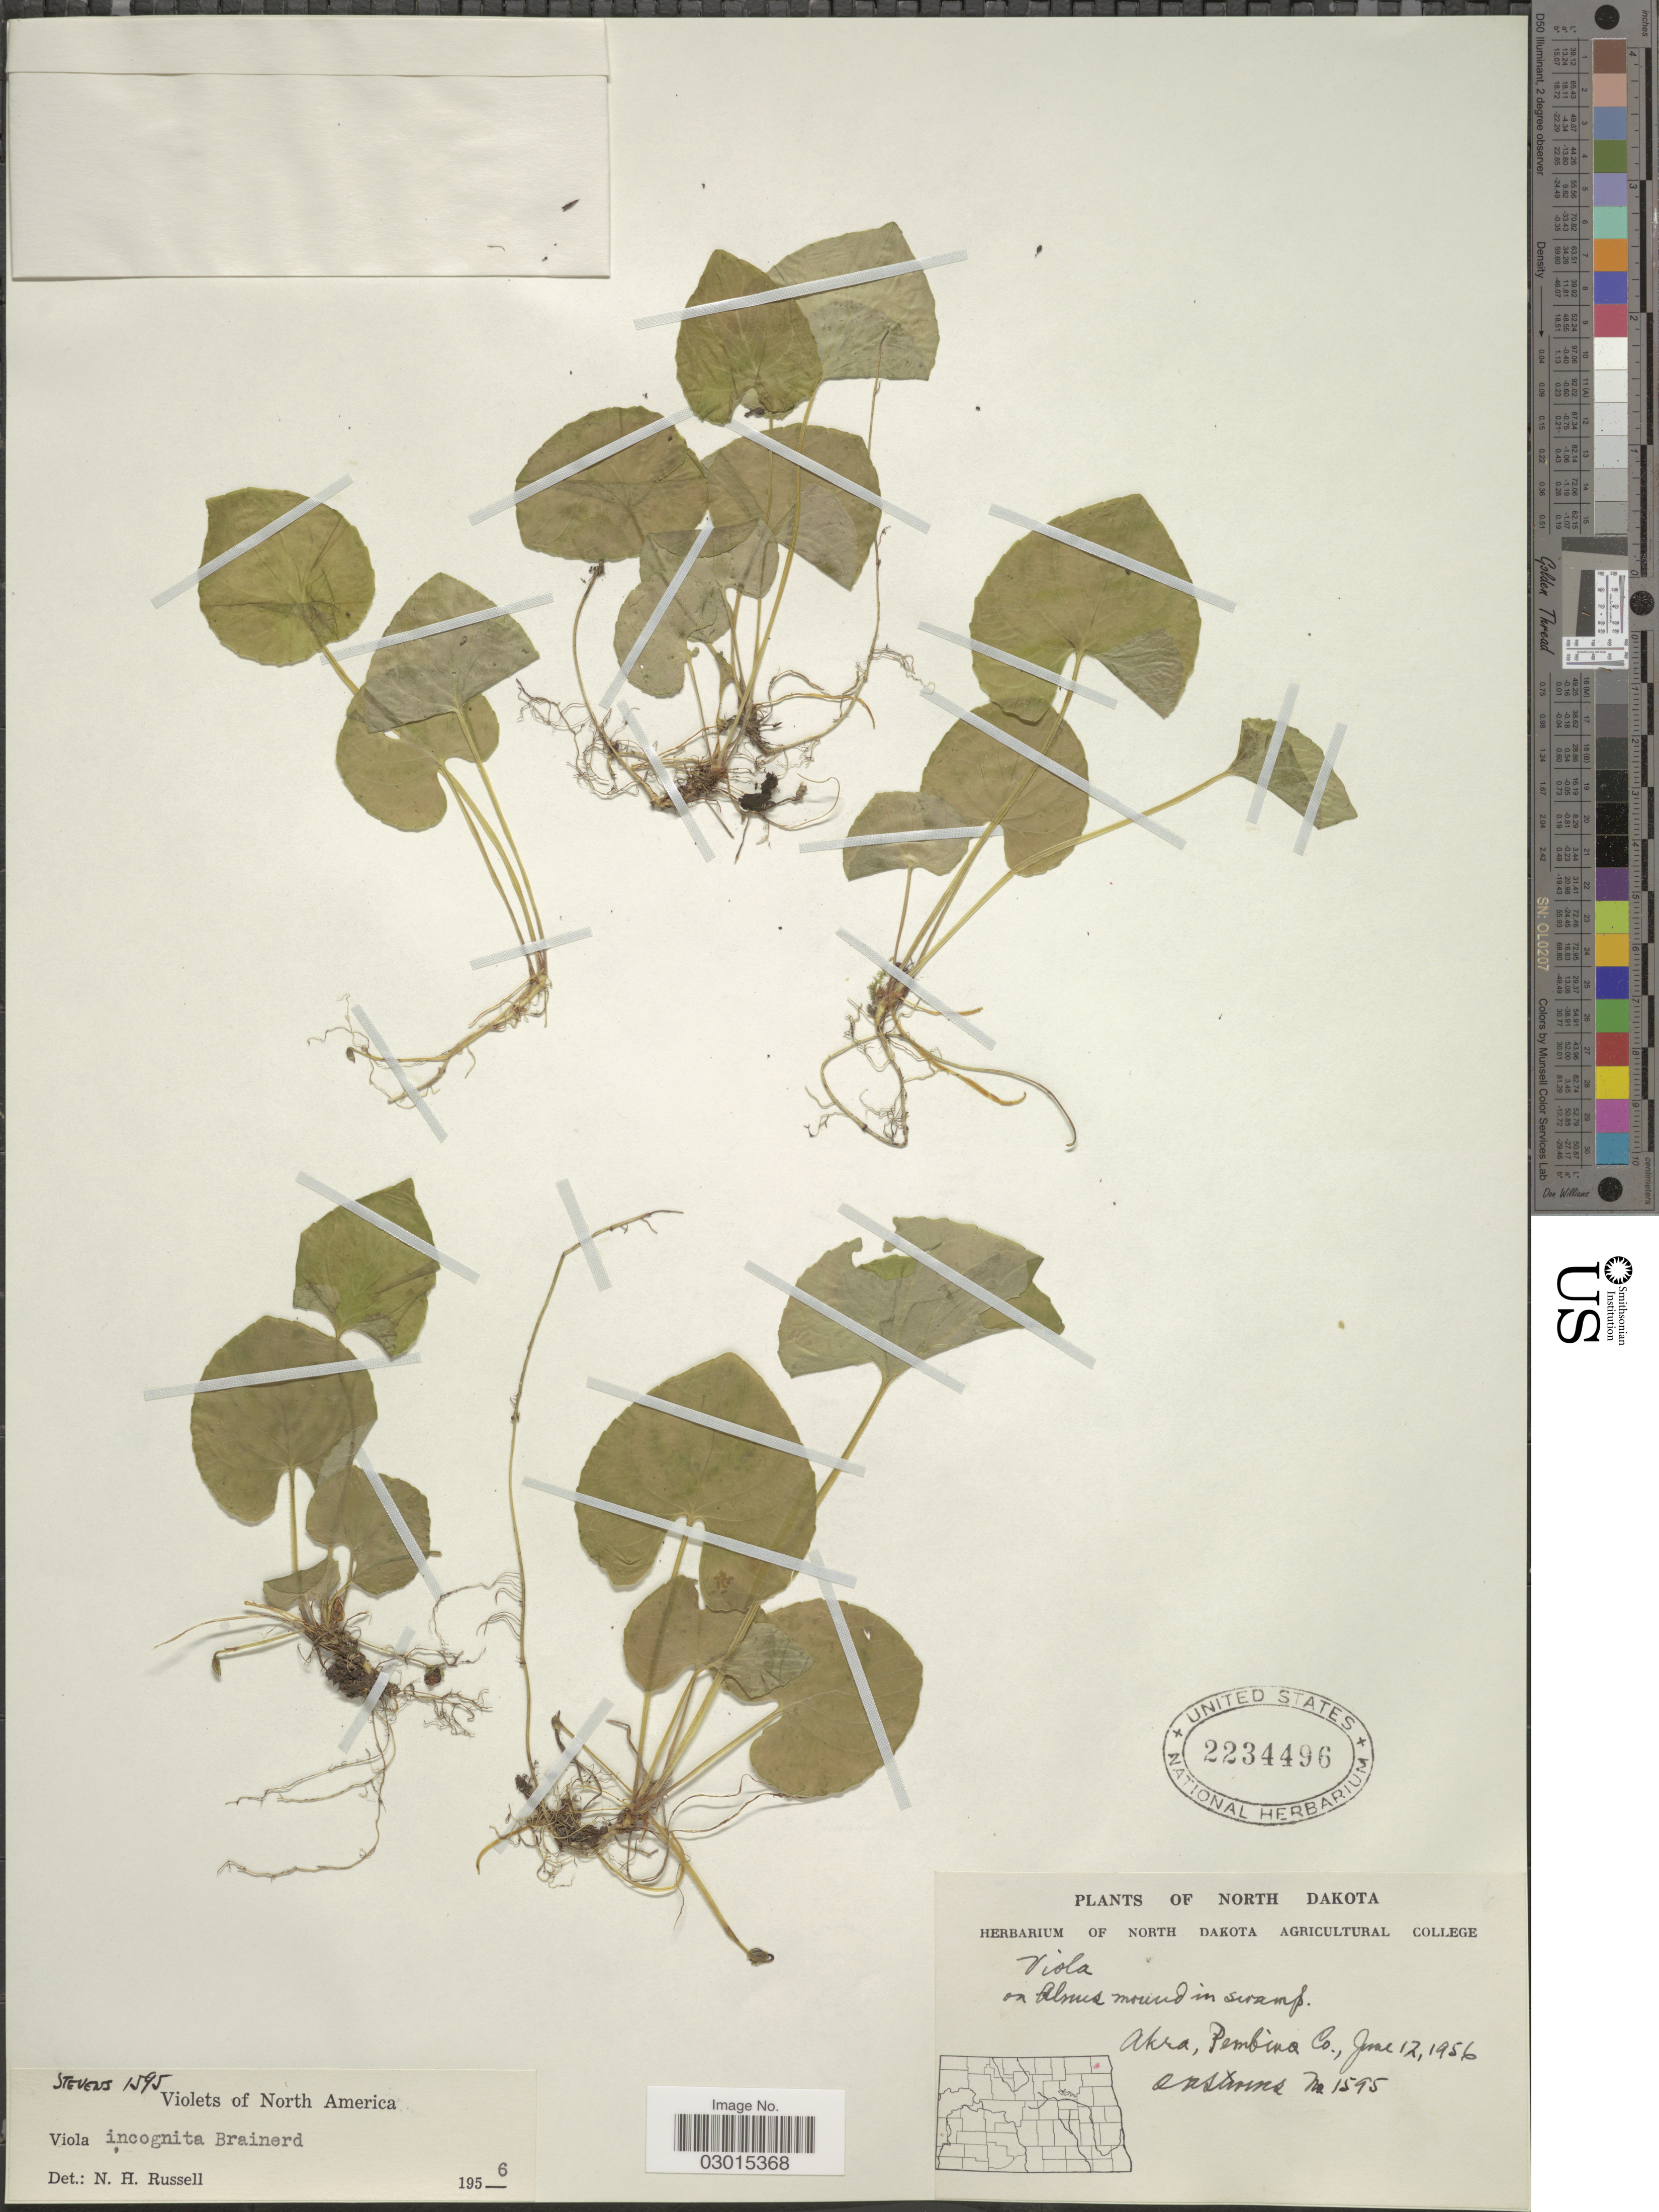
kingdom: Plantae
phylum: Tracheophyta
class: Magnoliopsida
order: Malpighiales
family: Violaceae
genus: Viola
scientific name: Viola incognita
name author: Brainerd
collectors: O. A. Stevens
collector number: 1595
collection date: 1956-06-12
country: United States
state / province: North Dakota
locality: Akra, Pembina Co.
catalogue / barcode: US 2234496